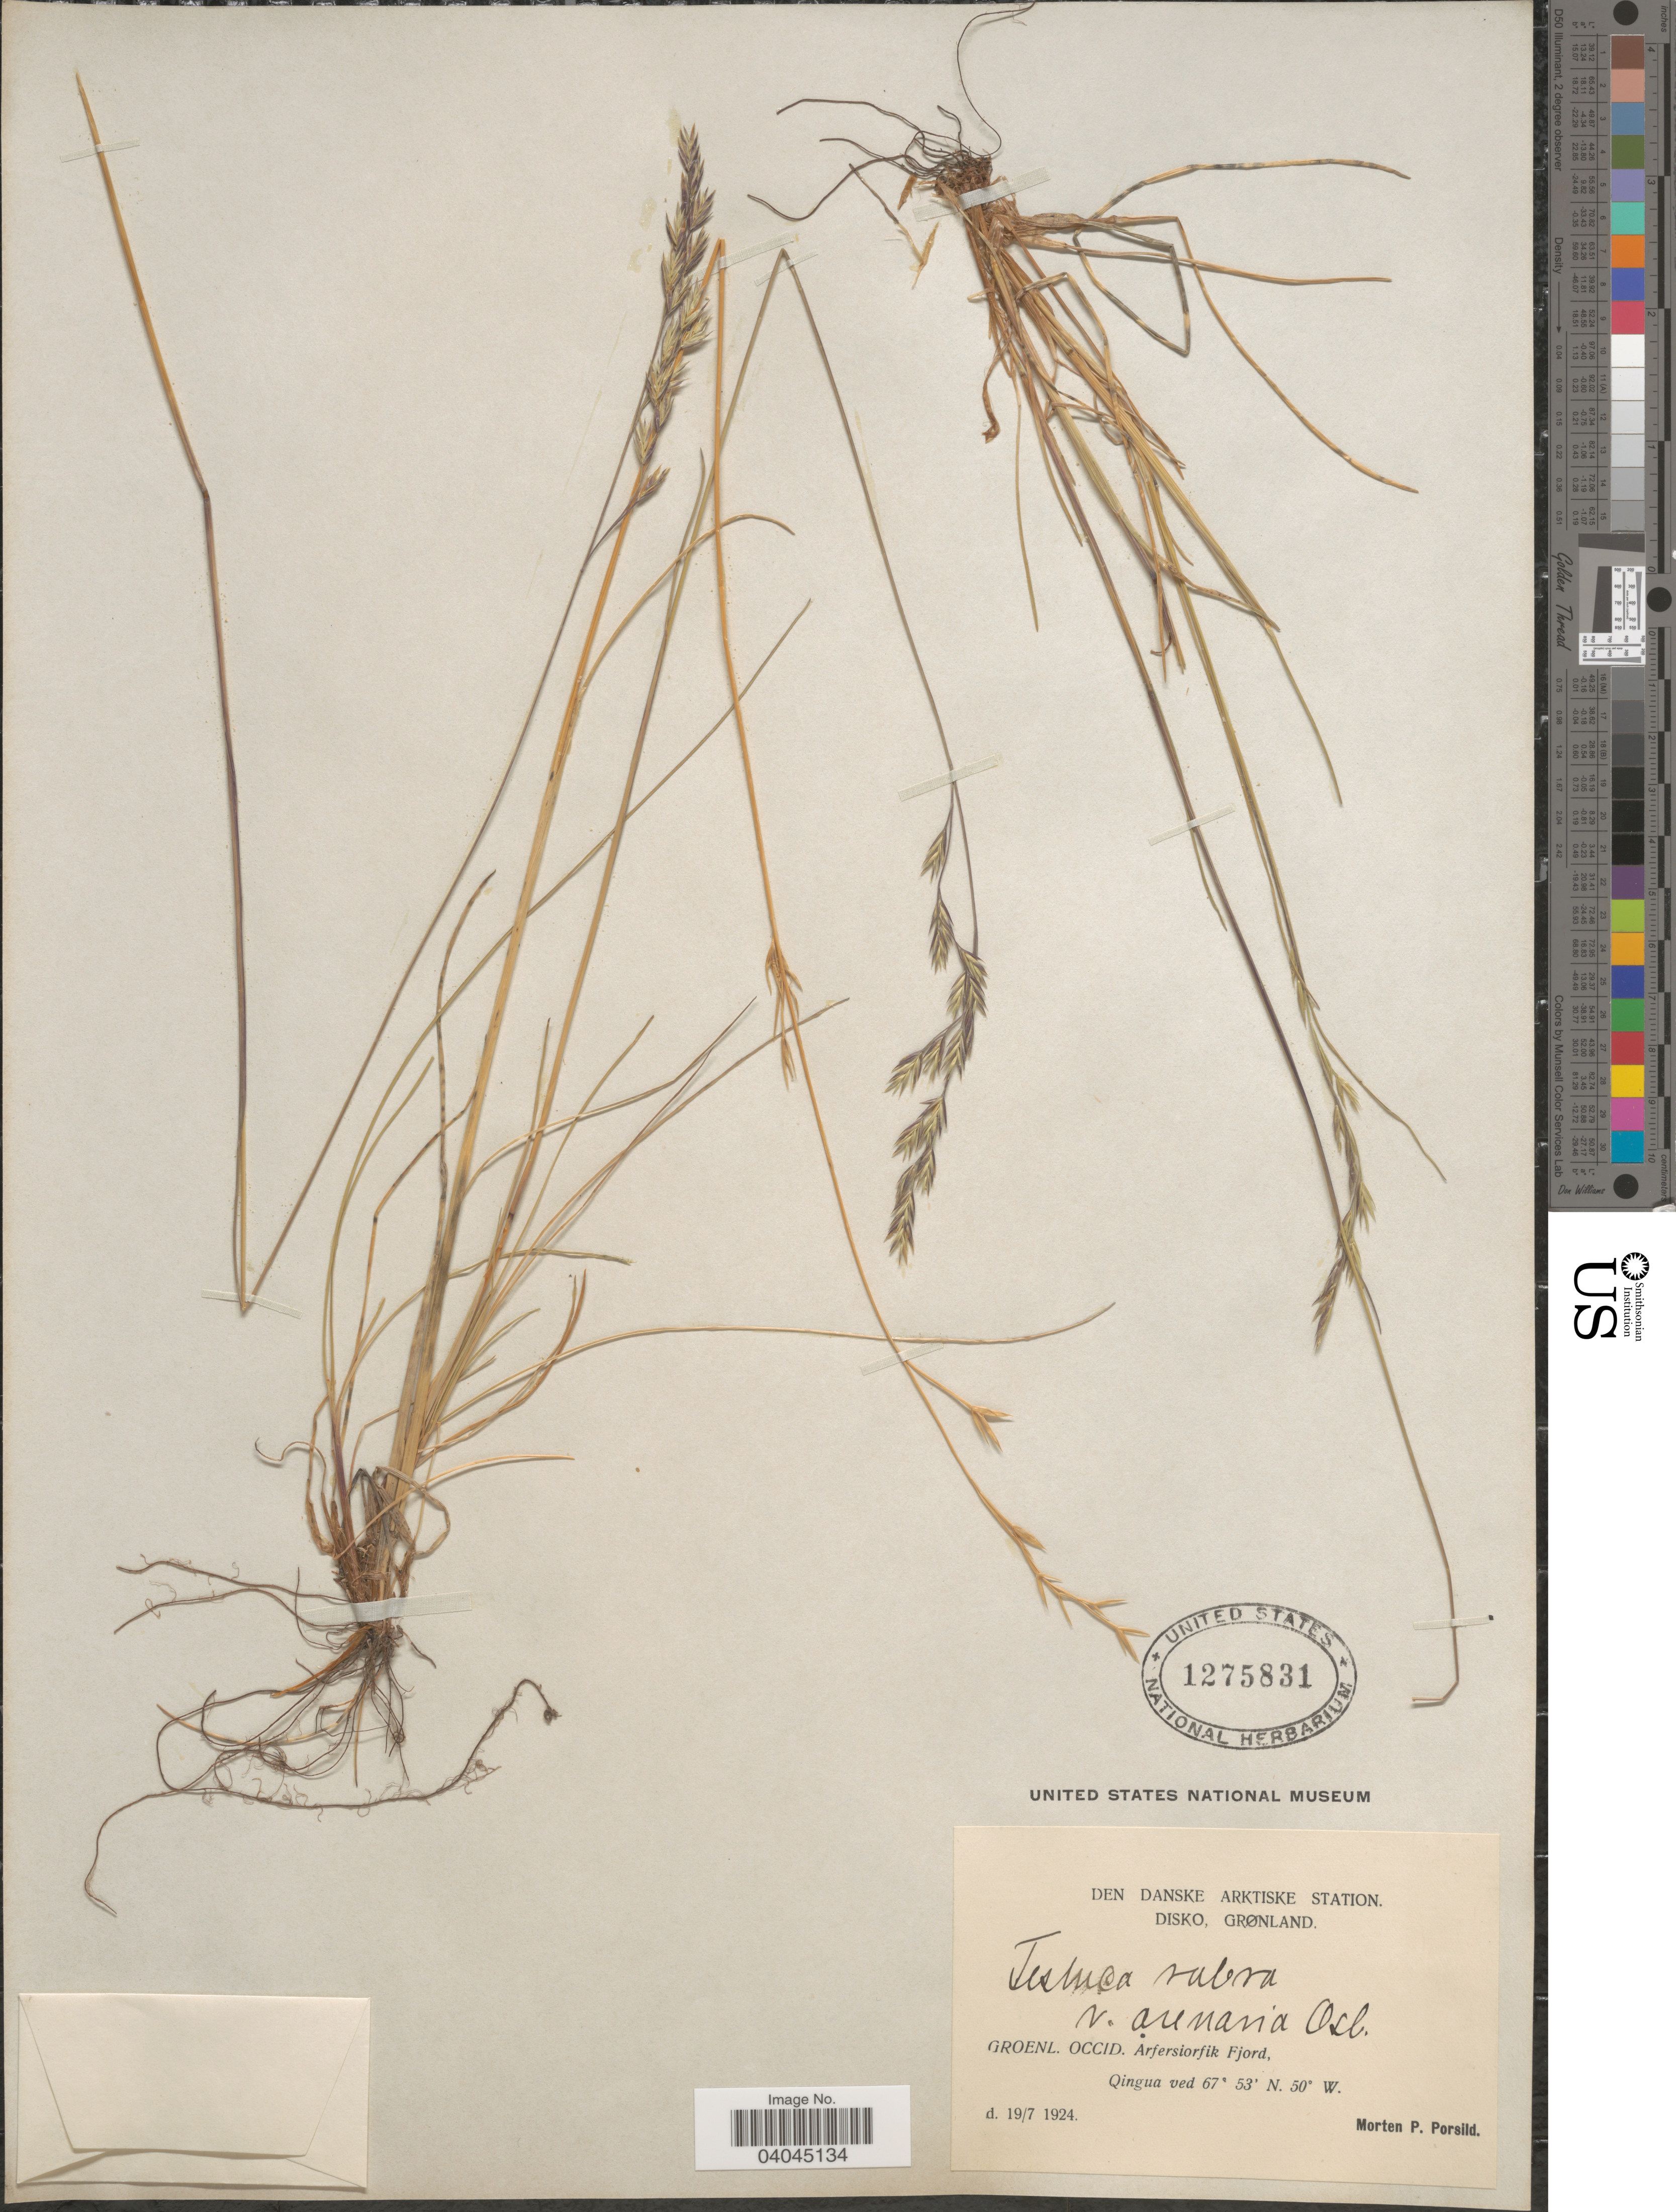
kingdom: Plantae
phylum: Tracheophyta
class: Liliopsida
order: Poales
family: Poaceae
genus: Festuca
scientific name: Festuca rubra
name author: L.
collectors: M. P. Porsild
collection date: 1924-07-19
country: Greenland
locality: Den Danske Arktiske Station. Disko. Grønland. Groenl. Occid. Arfersiorfik Fjord. Qingua ved.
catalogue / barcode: US 1275831